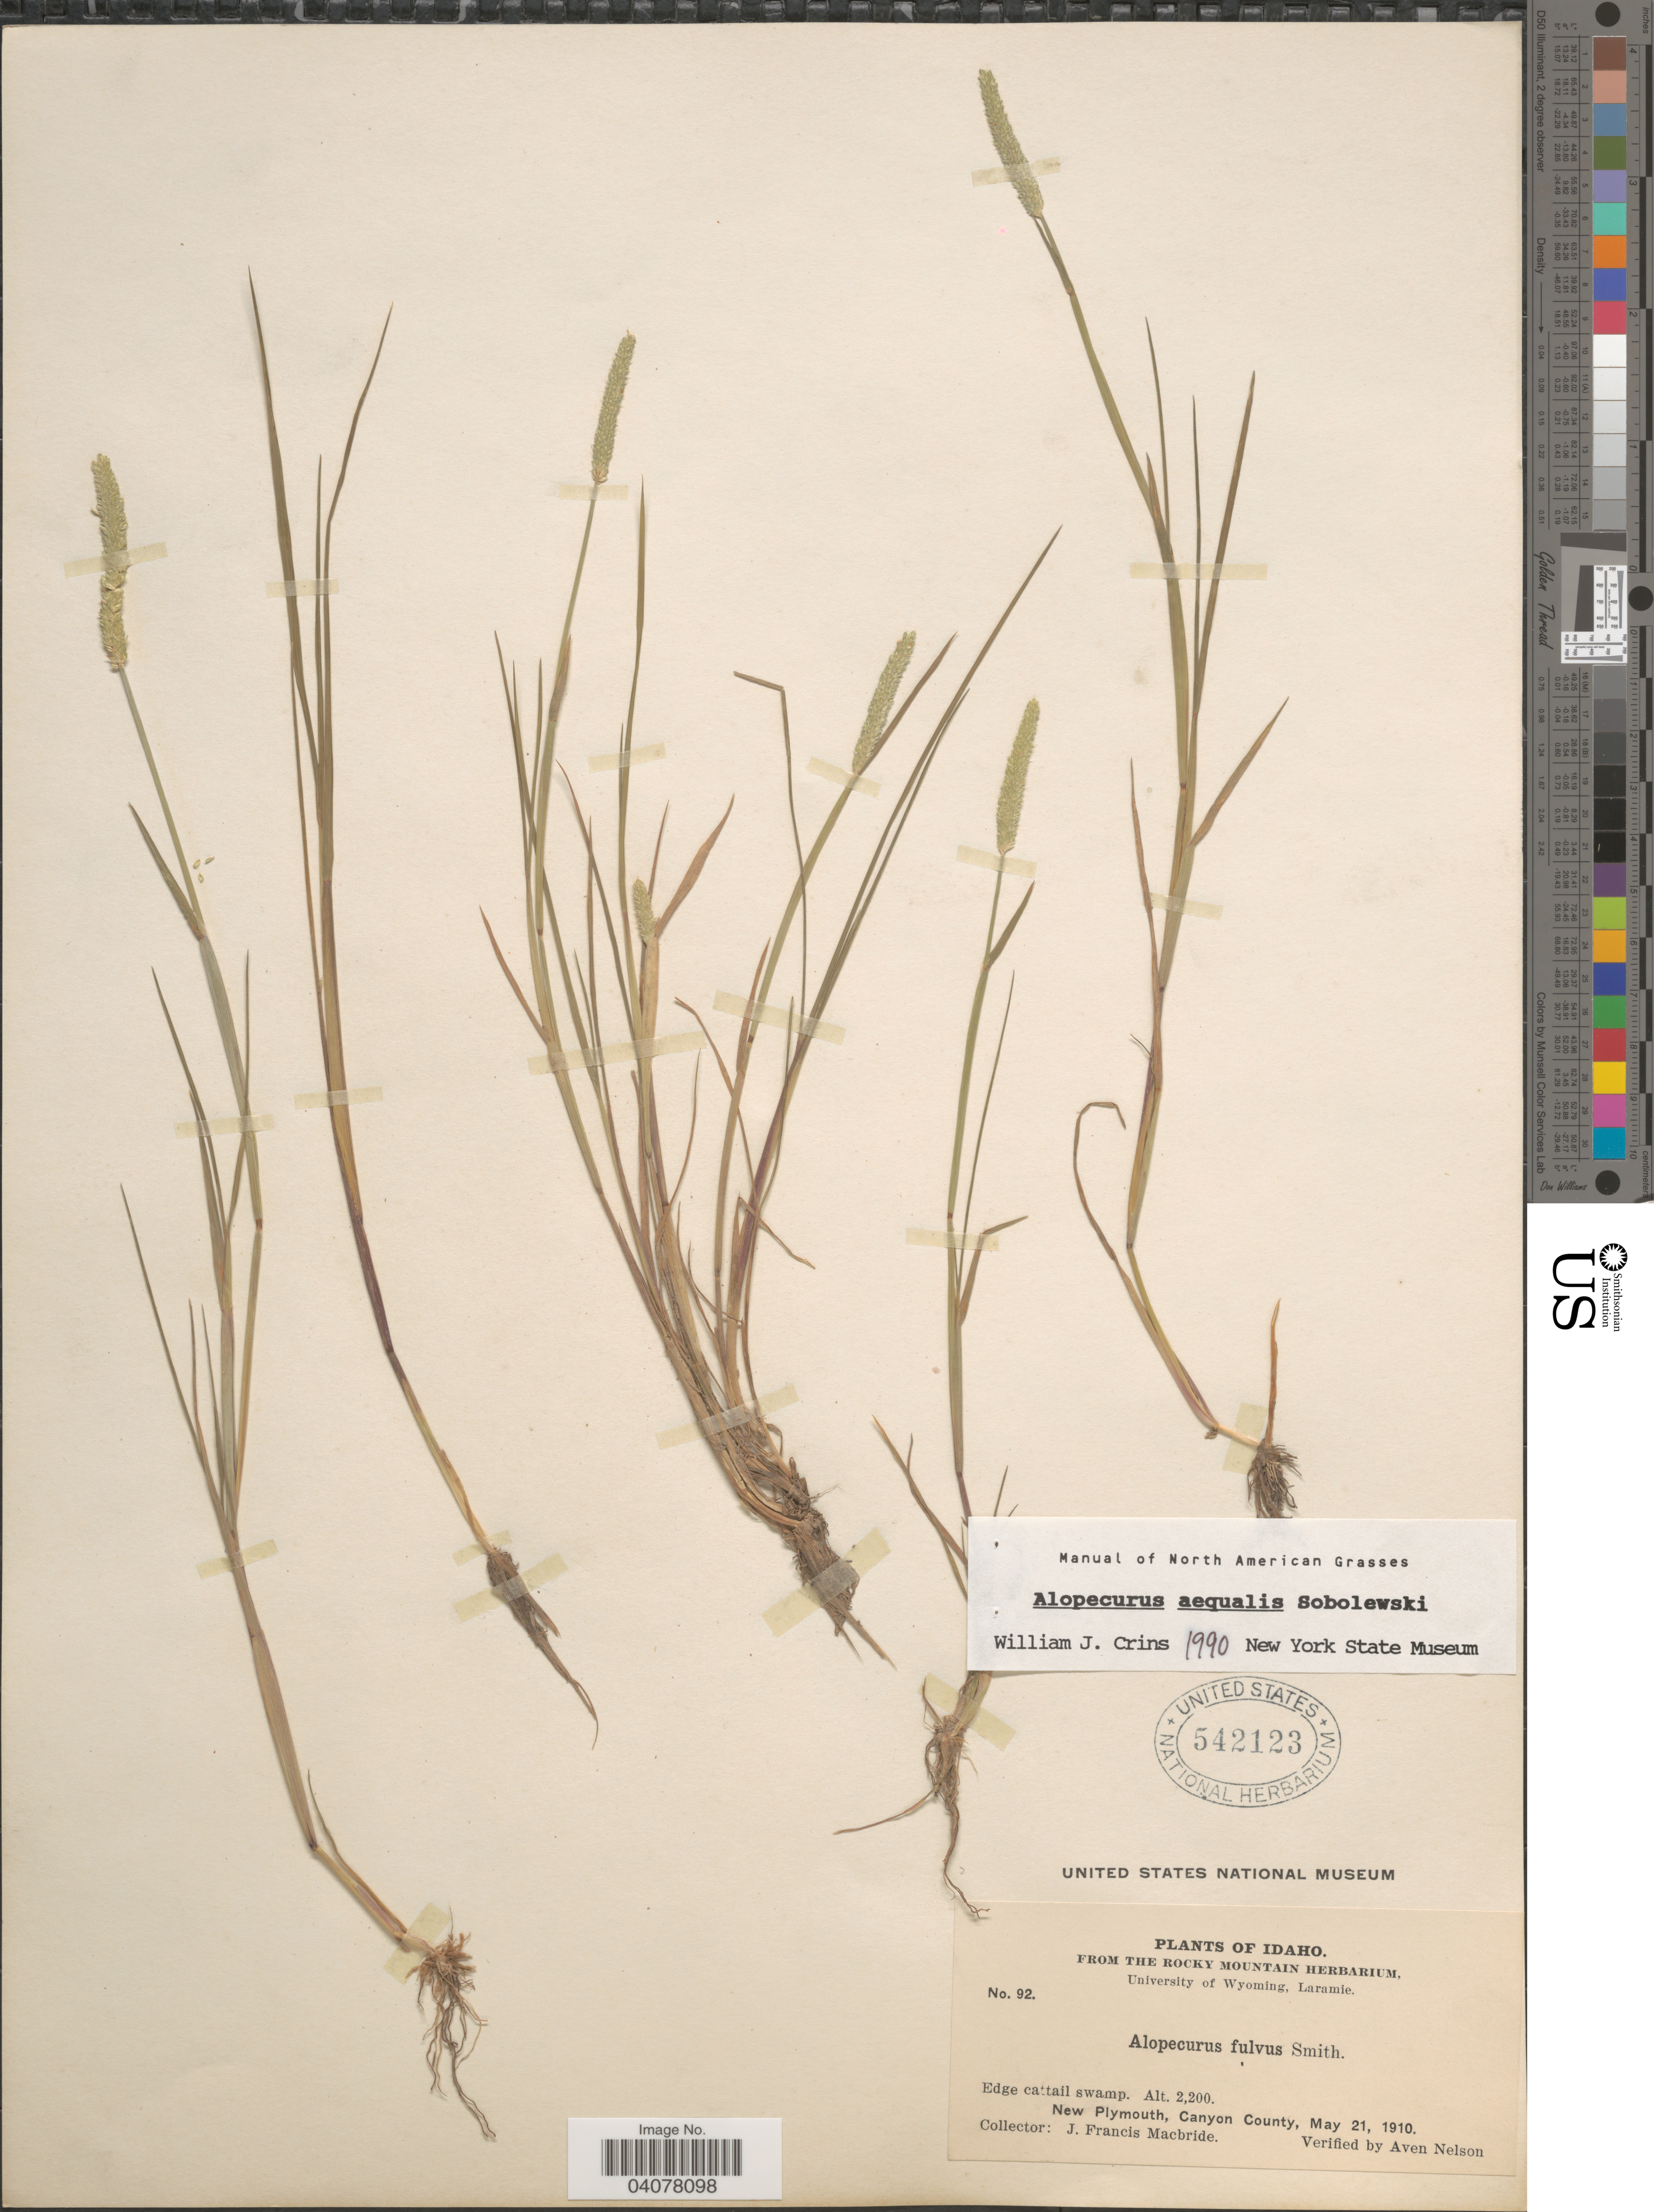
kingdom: Plantae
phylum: Tracheophyta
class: Liliopsida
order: Poales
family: Poaceae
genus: Alopecurus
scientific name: Alopecurus aequalis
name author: Sobol.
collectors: J. F. Macbride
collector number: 92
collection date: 1910-05-21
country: United States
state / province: Idaho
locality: Edge cattail swamp. New Plymouth, Canyon County.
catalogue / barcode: US 542123